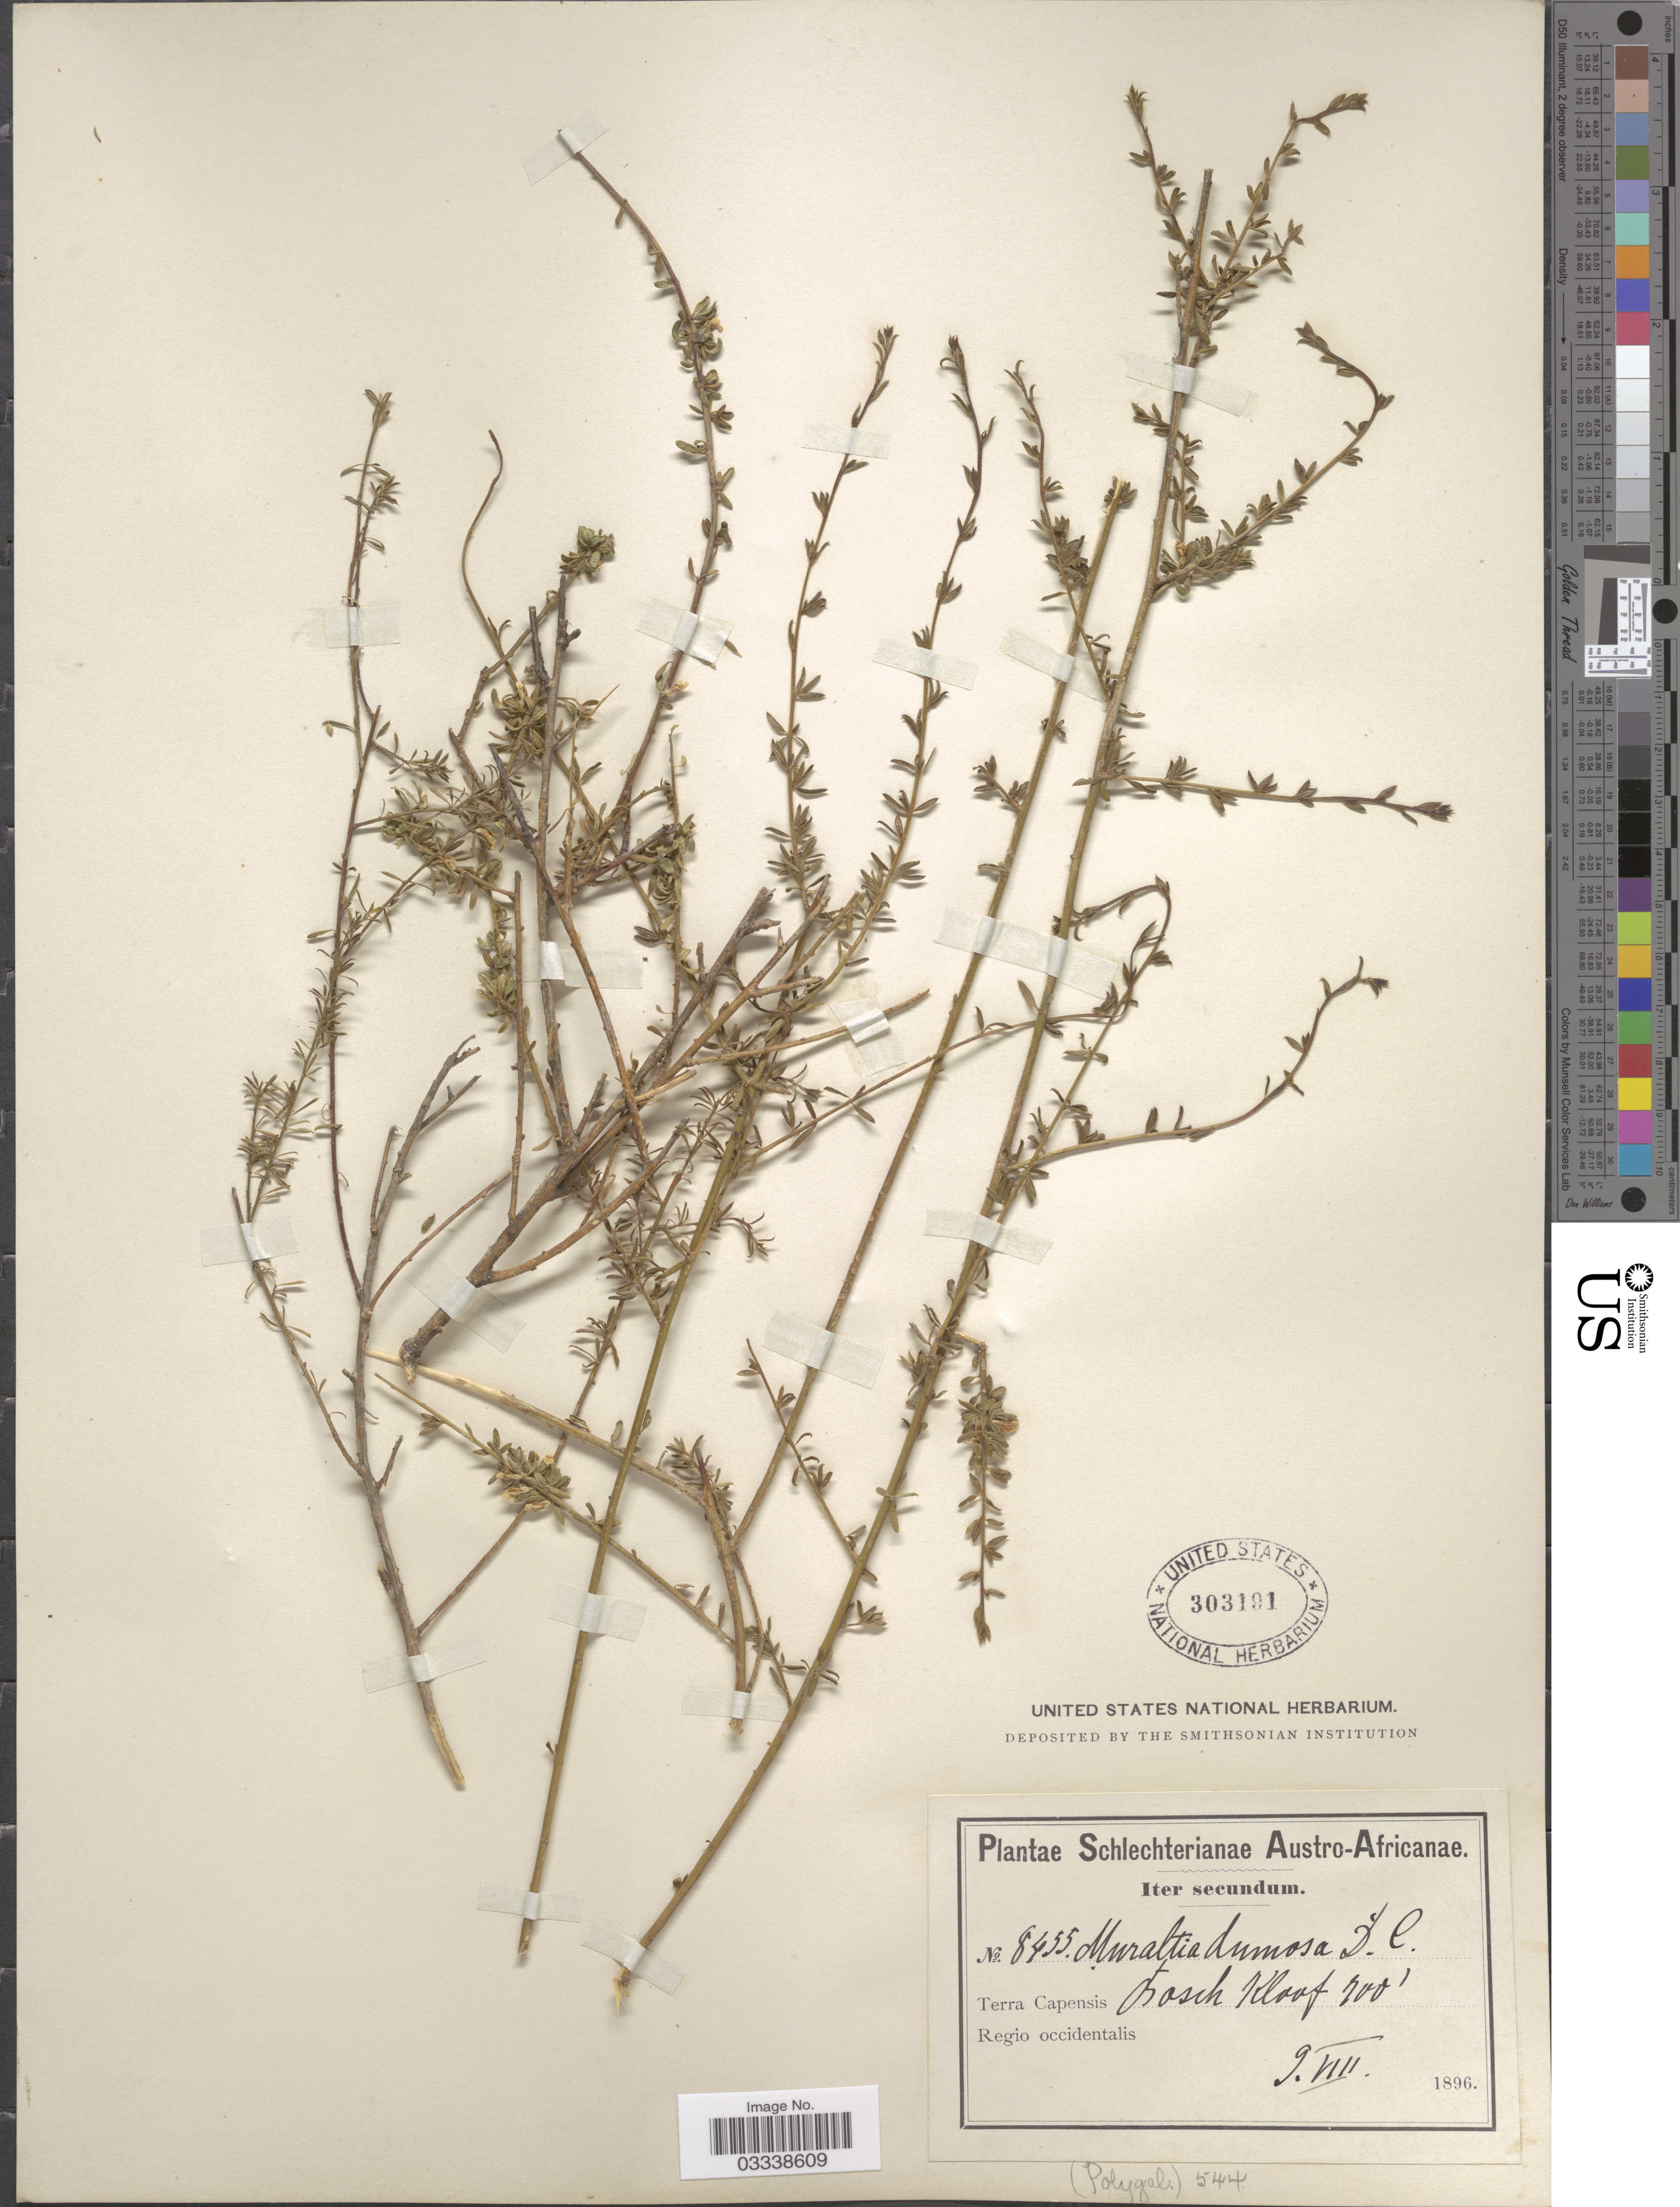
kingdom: Plantae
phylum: Tracheophyta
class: Magnoliopsida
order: Fabales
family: Polygalaceae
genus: Muraltia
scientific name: Muraltia dumosa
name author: DC.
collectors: Schlechter, --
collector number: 8455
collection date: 1896-08-09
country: South Africa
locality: Austro-Africanae, Terra Capensis, Bosch Kloof, Regio occidentalis.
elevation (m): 213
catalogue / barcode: US 303191